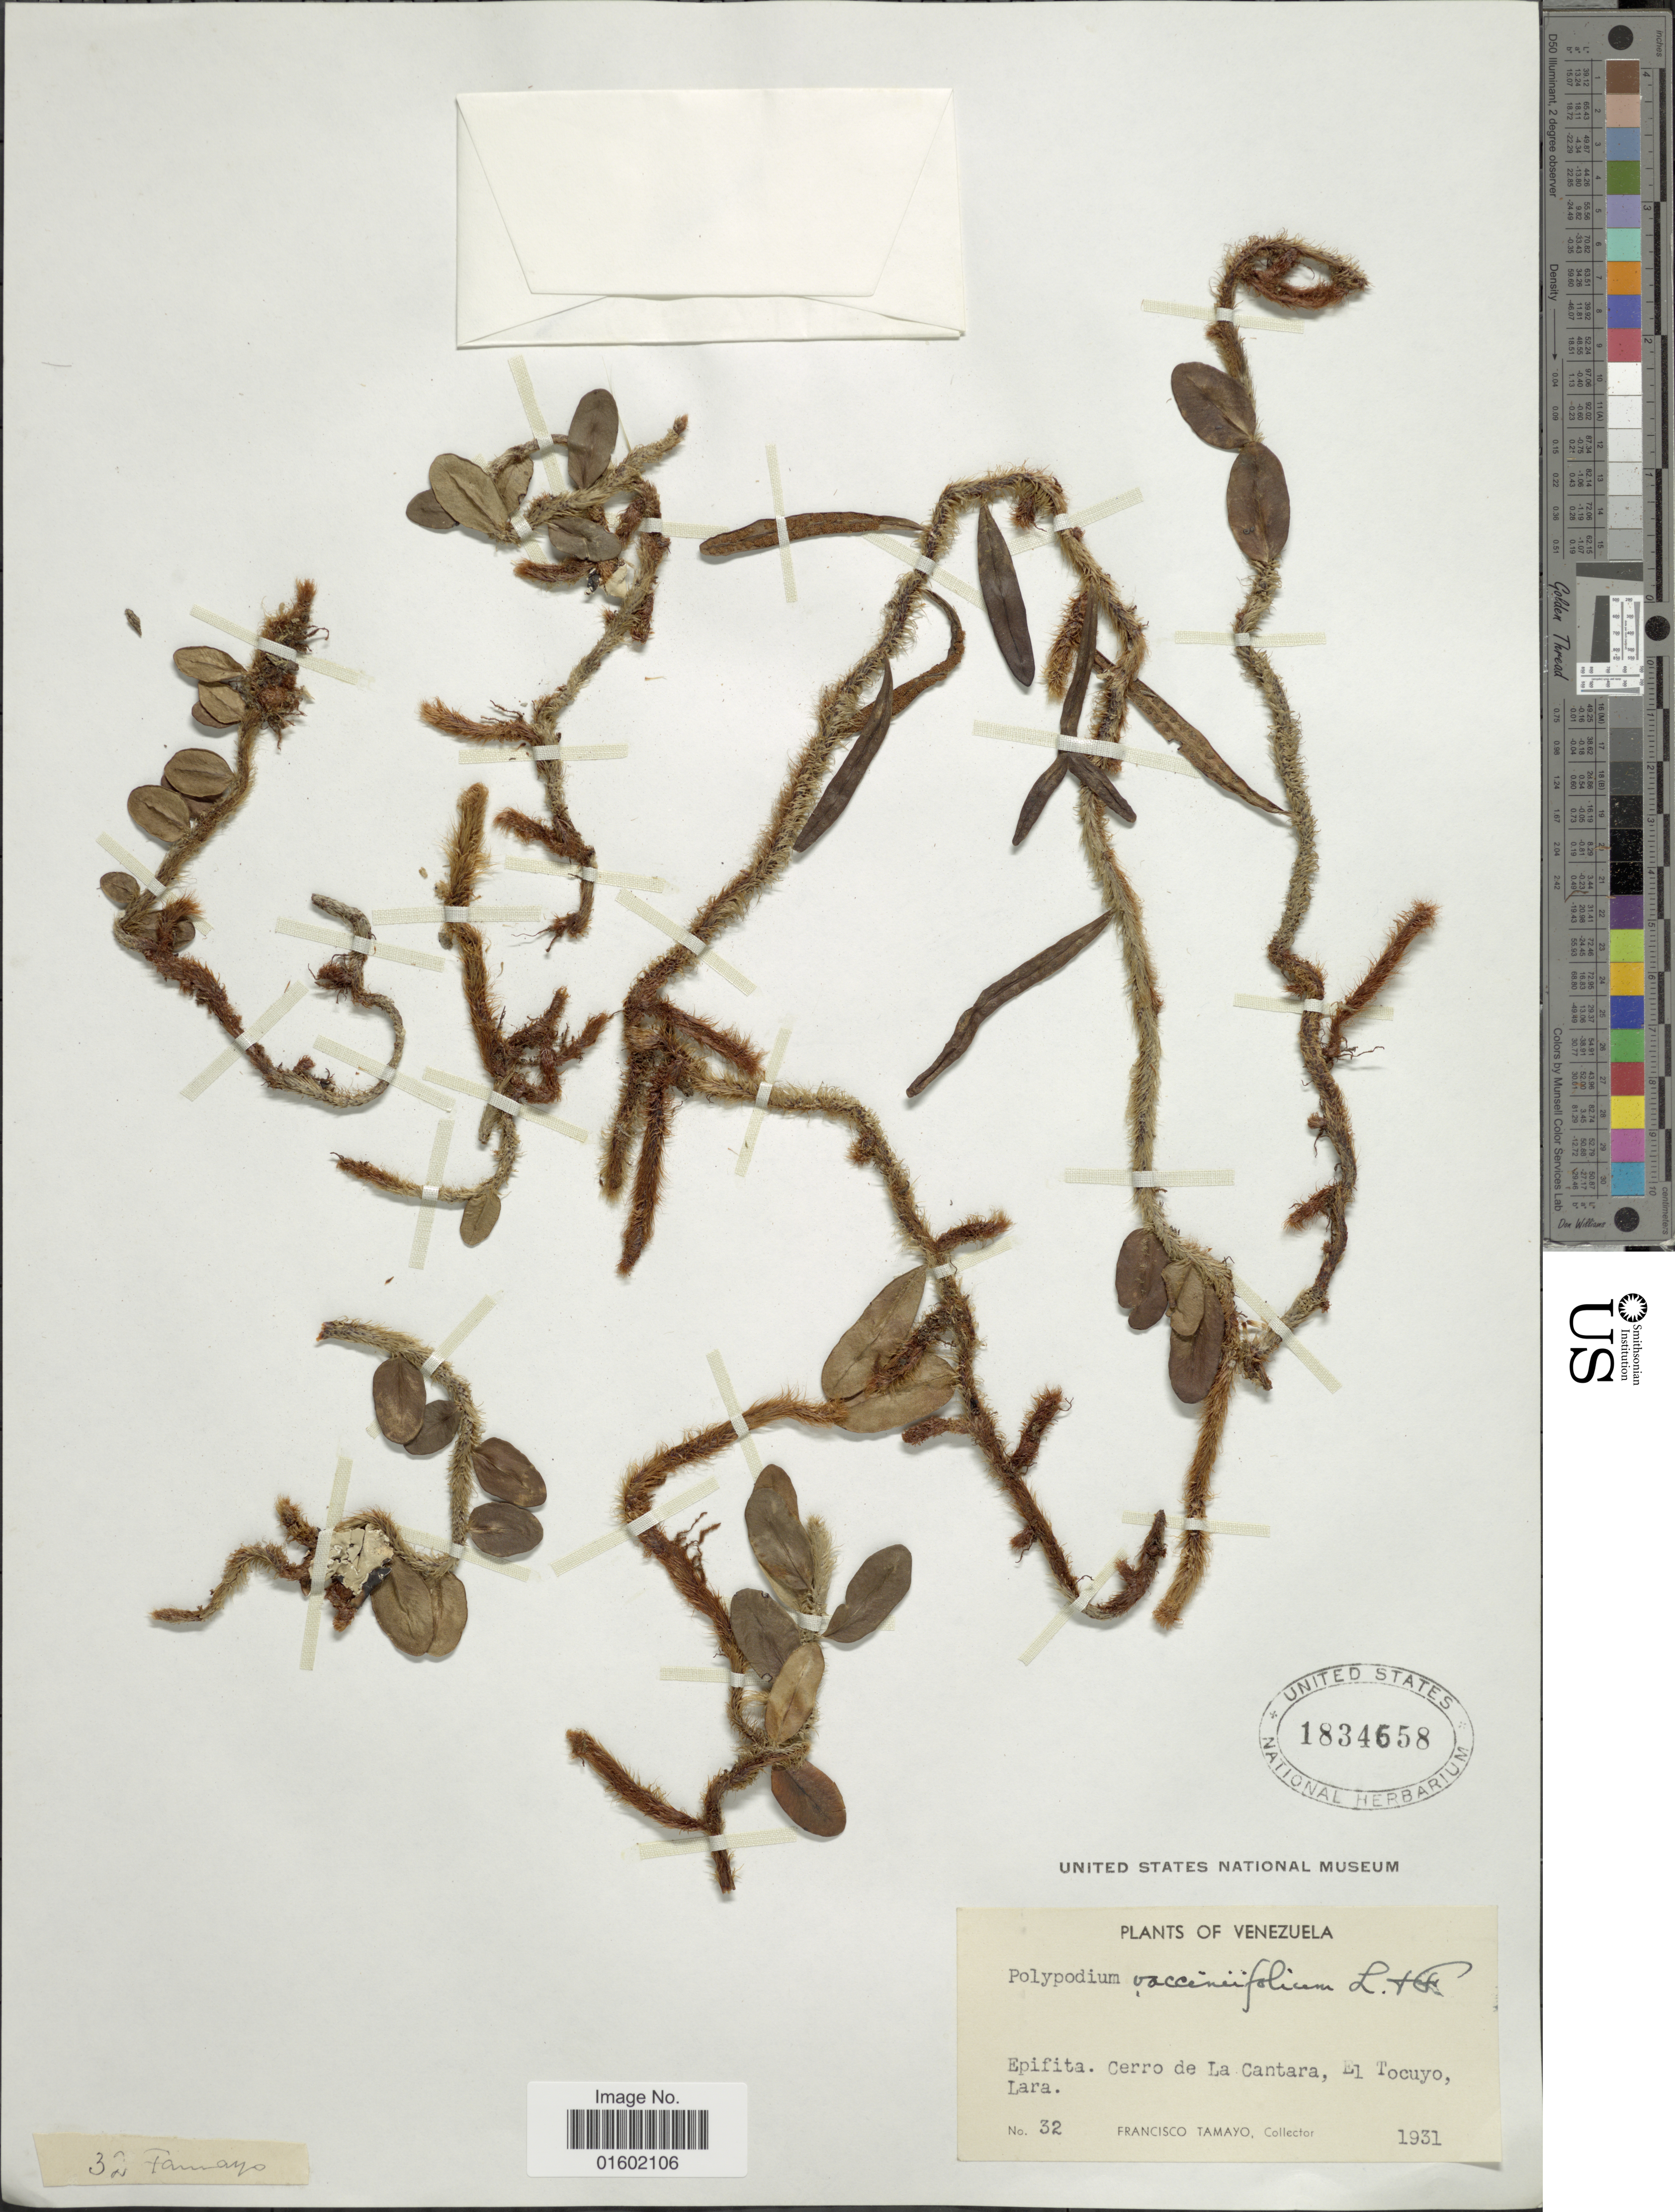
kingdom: Plantae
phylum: Tracheophyta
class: Polypodiopsida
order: Polypodiales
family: Polypodiaceae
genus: Microgramma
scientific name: Microgramma vaccinifolia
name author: (Langsd. & Fisch.) Copel.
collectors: F. Tamayo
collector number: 32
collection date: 1931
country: Venezuela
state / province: Lara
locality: Cerro de La Cantara, El Tocuyo,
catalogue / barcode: US 1834658